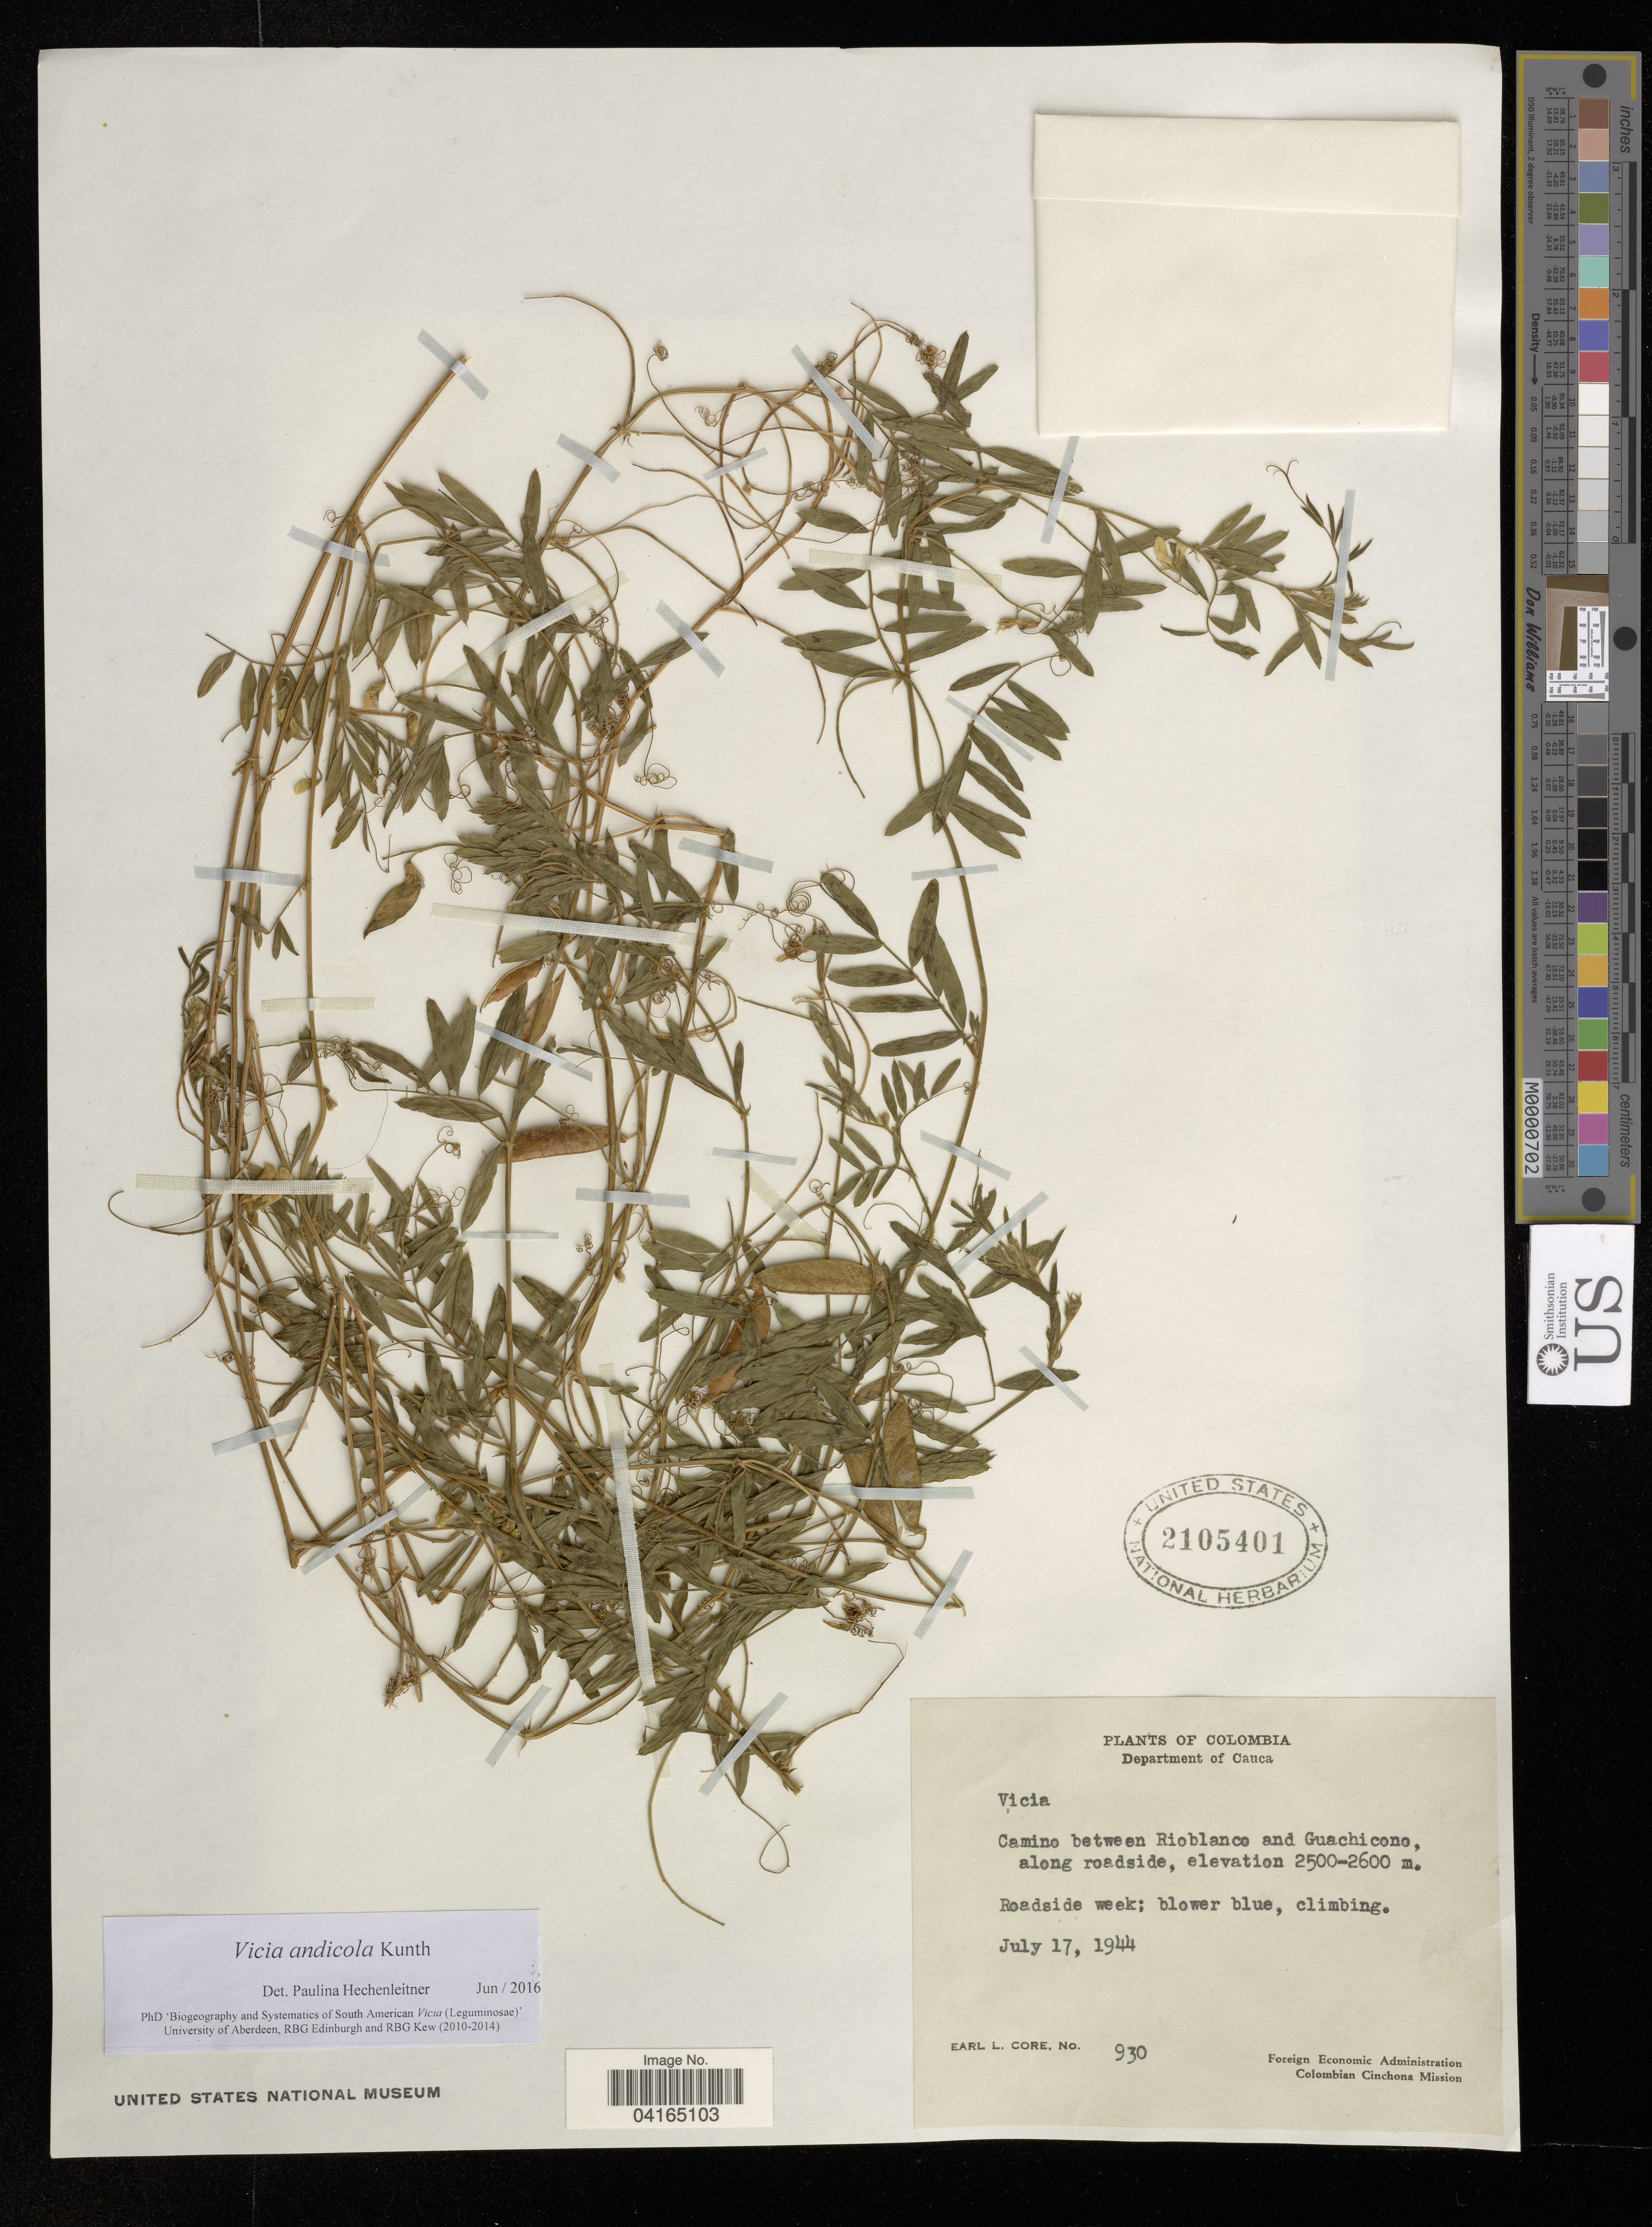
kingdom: Plantae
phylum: Tracheophyta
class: Magnoliopsida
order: Fabales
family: Fabaceae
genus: Vicia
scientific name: Vicia sp.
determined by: Hechenleitner, Paulina, RBG Edinburgh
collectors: E. L. Core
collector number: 930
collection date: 1944-07-17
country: Colombia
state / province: Cauca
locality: Camino between Rioblanco and Guachicono, along roadside.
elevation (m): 2500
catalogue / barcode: US 2105401